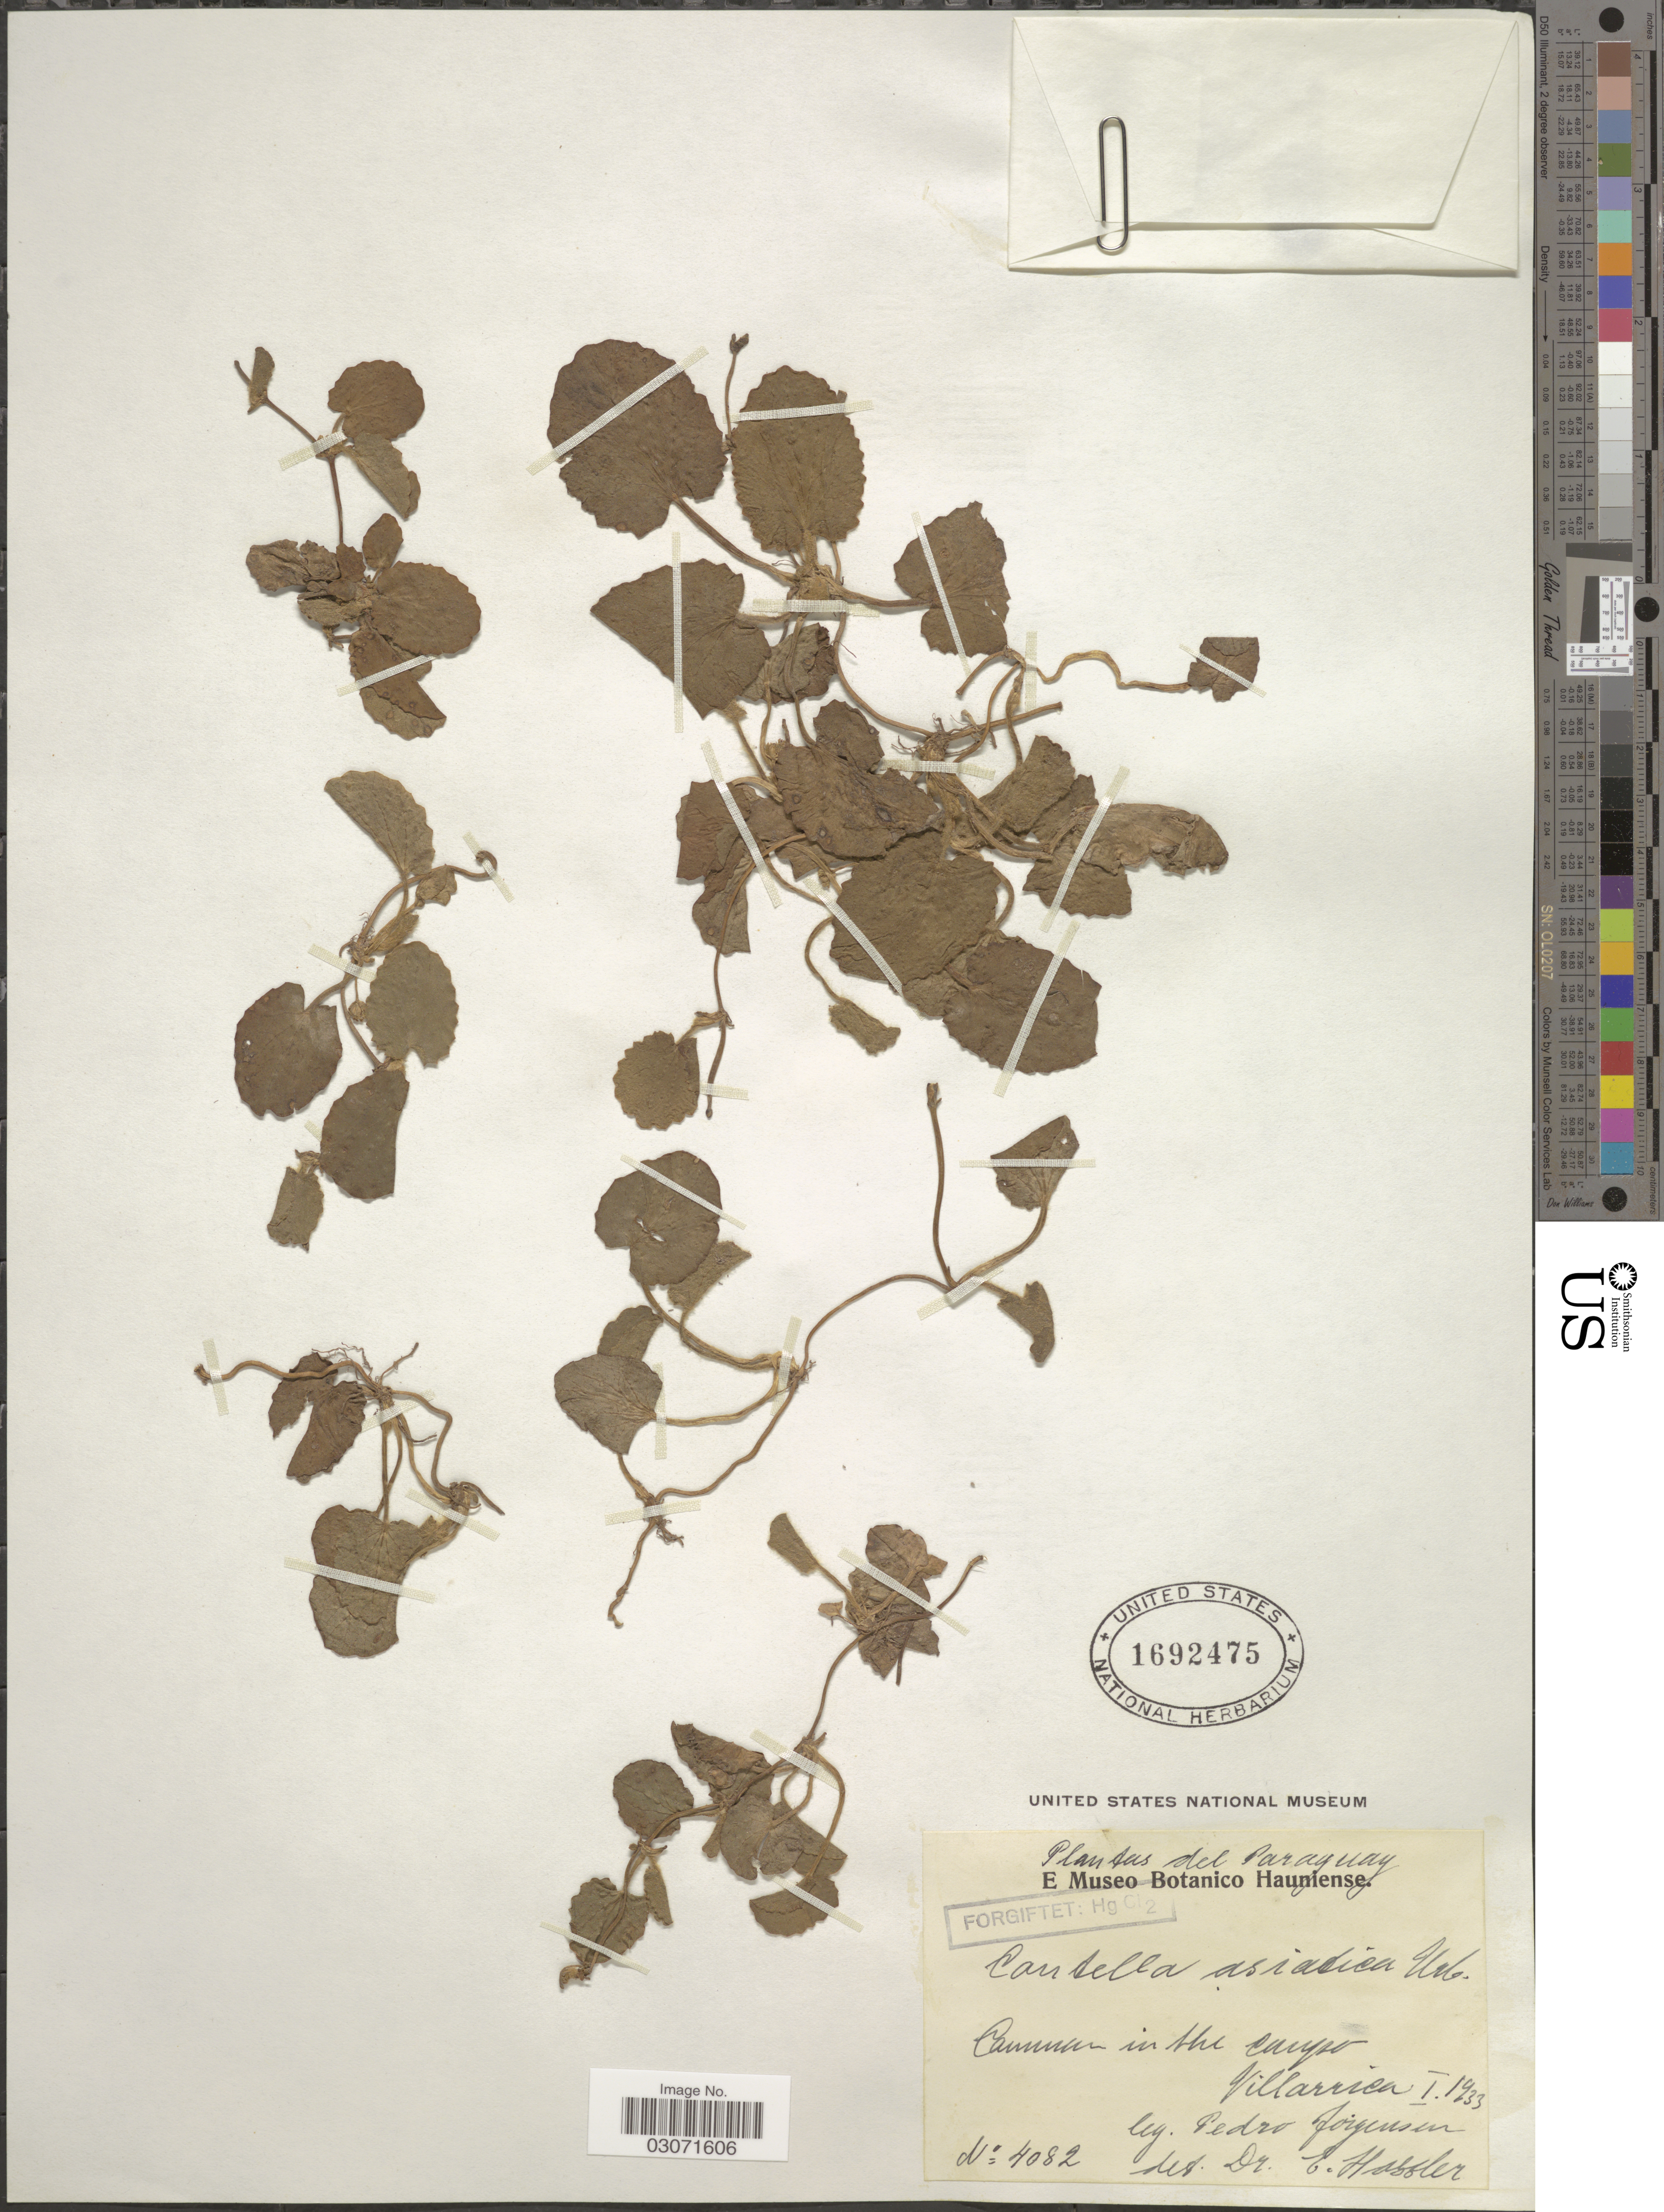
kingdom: Plantae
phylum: Tracheophyta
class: Magnoliopsida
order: Apiales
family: Apiaceae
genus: Centella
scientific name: Centella erecta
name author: (L. f.) Fernald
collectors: P. Jörgensen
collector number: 4082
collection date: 1933-01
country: Paraguay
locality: Villarrica.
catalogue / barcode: US 1692475